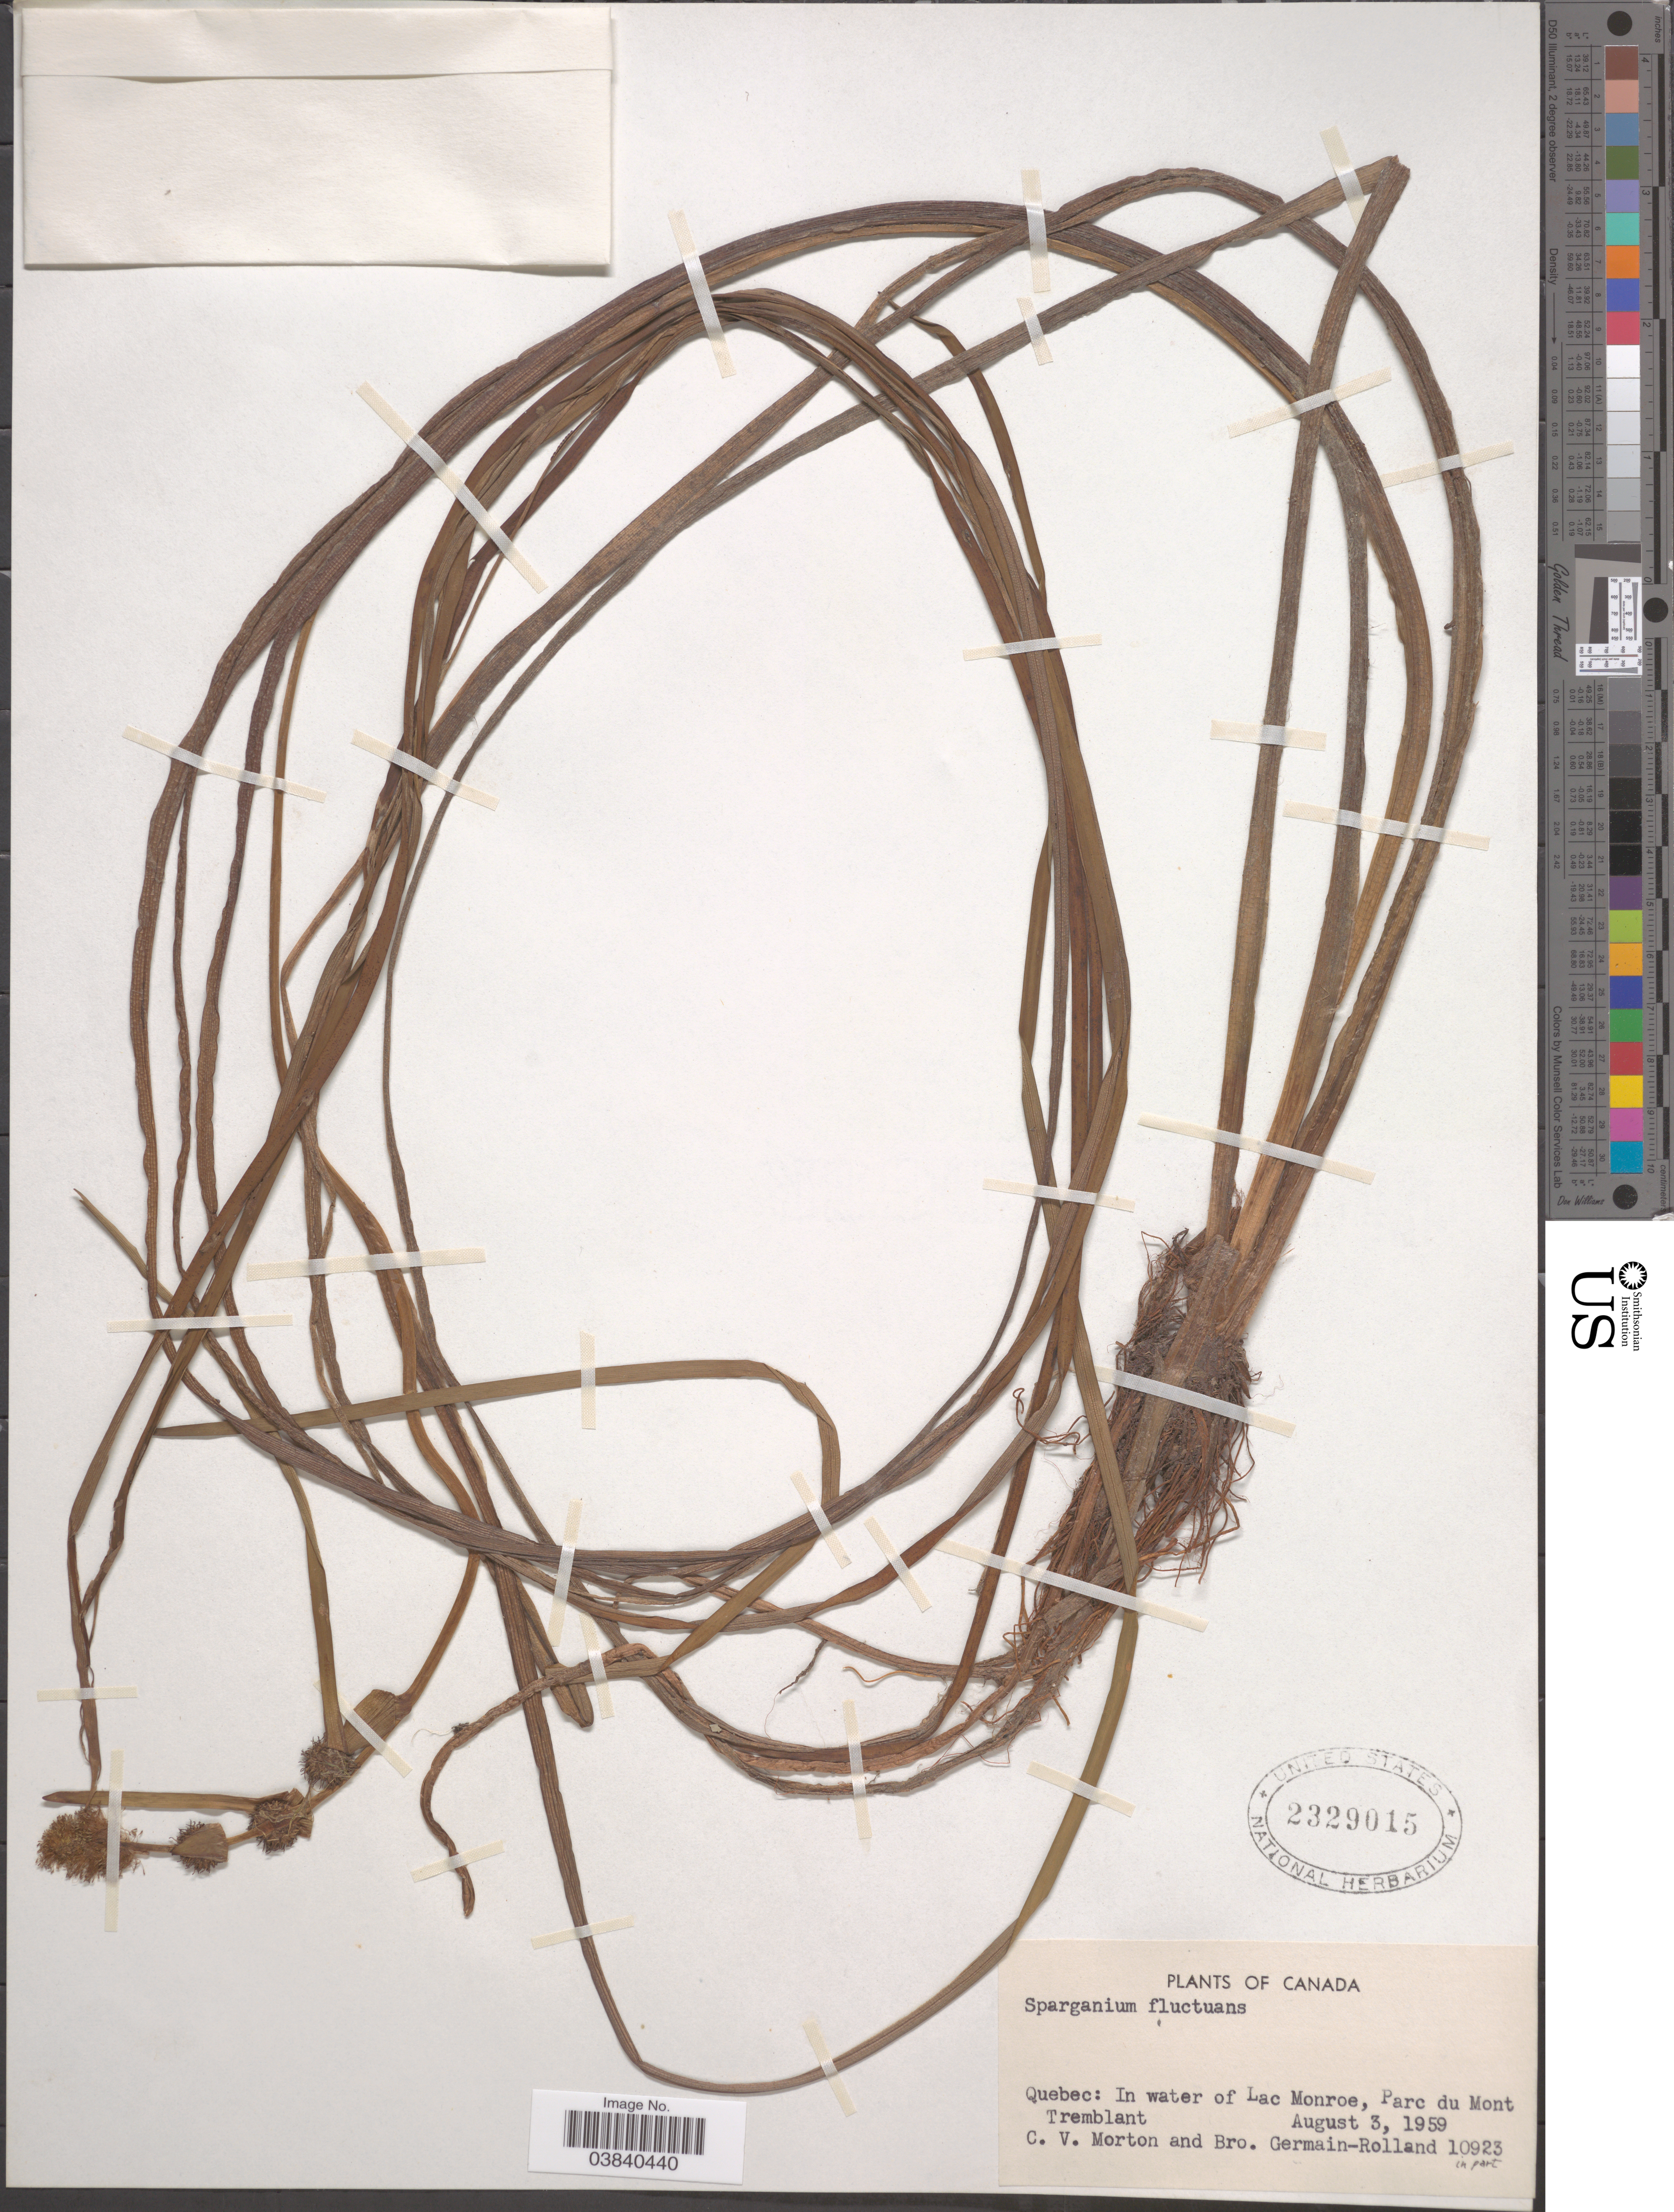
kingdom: Plantae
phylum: Tracheophyta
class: Liliopsida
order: Poales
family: Typhaceae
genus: Sparganium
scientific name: Sparganium fluctuans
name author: (Engelm.) B.L. Rob.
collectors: C. V. Morton & Rolland-Germain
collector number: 10923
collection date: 1959-08-03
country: Canada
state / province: Quebec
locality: In water of Lac Monroe, Parc du Mont Tremblant.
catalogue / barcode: US 2329015